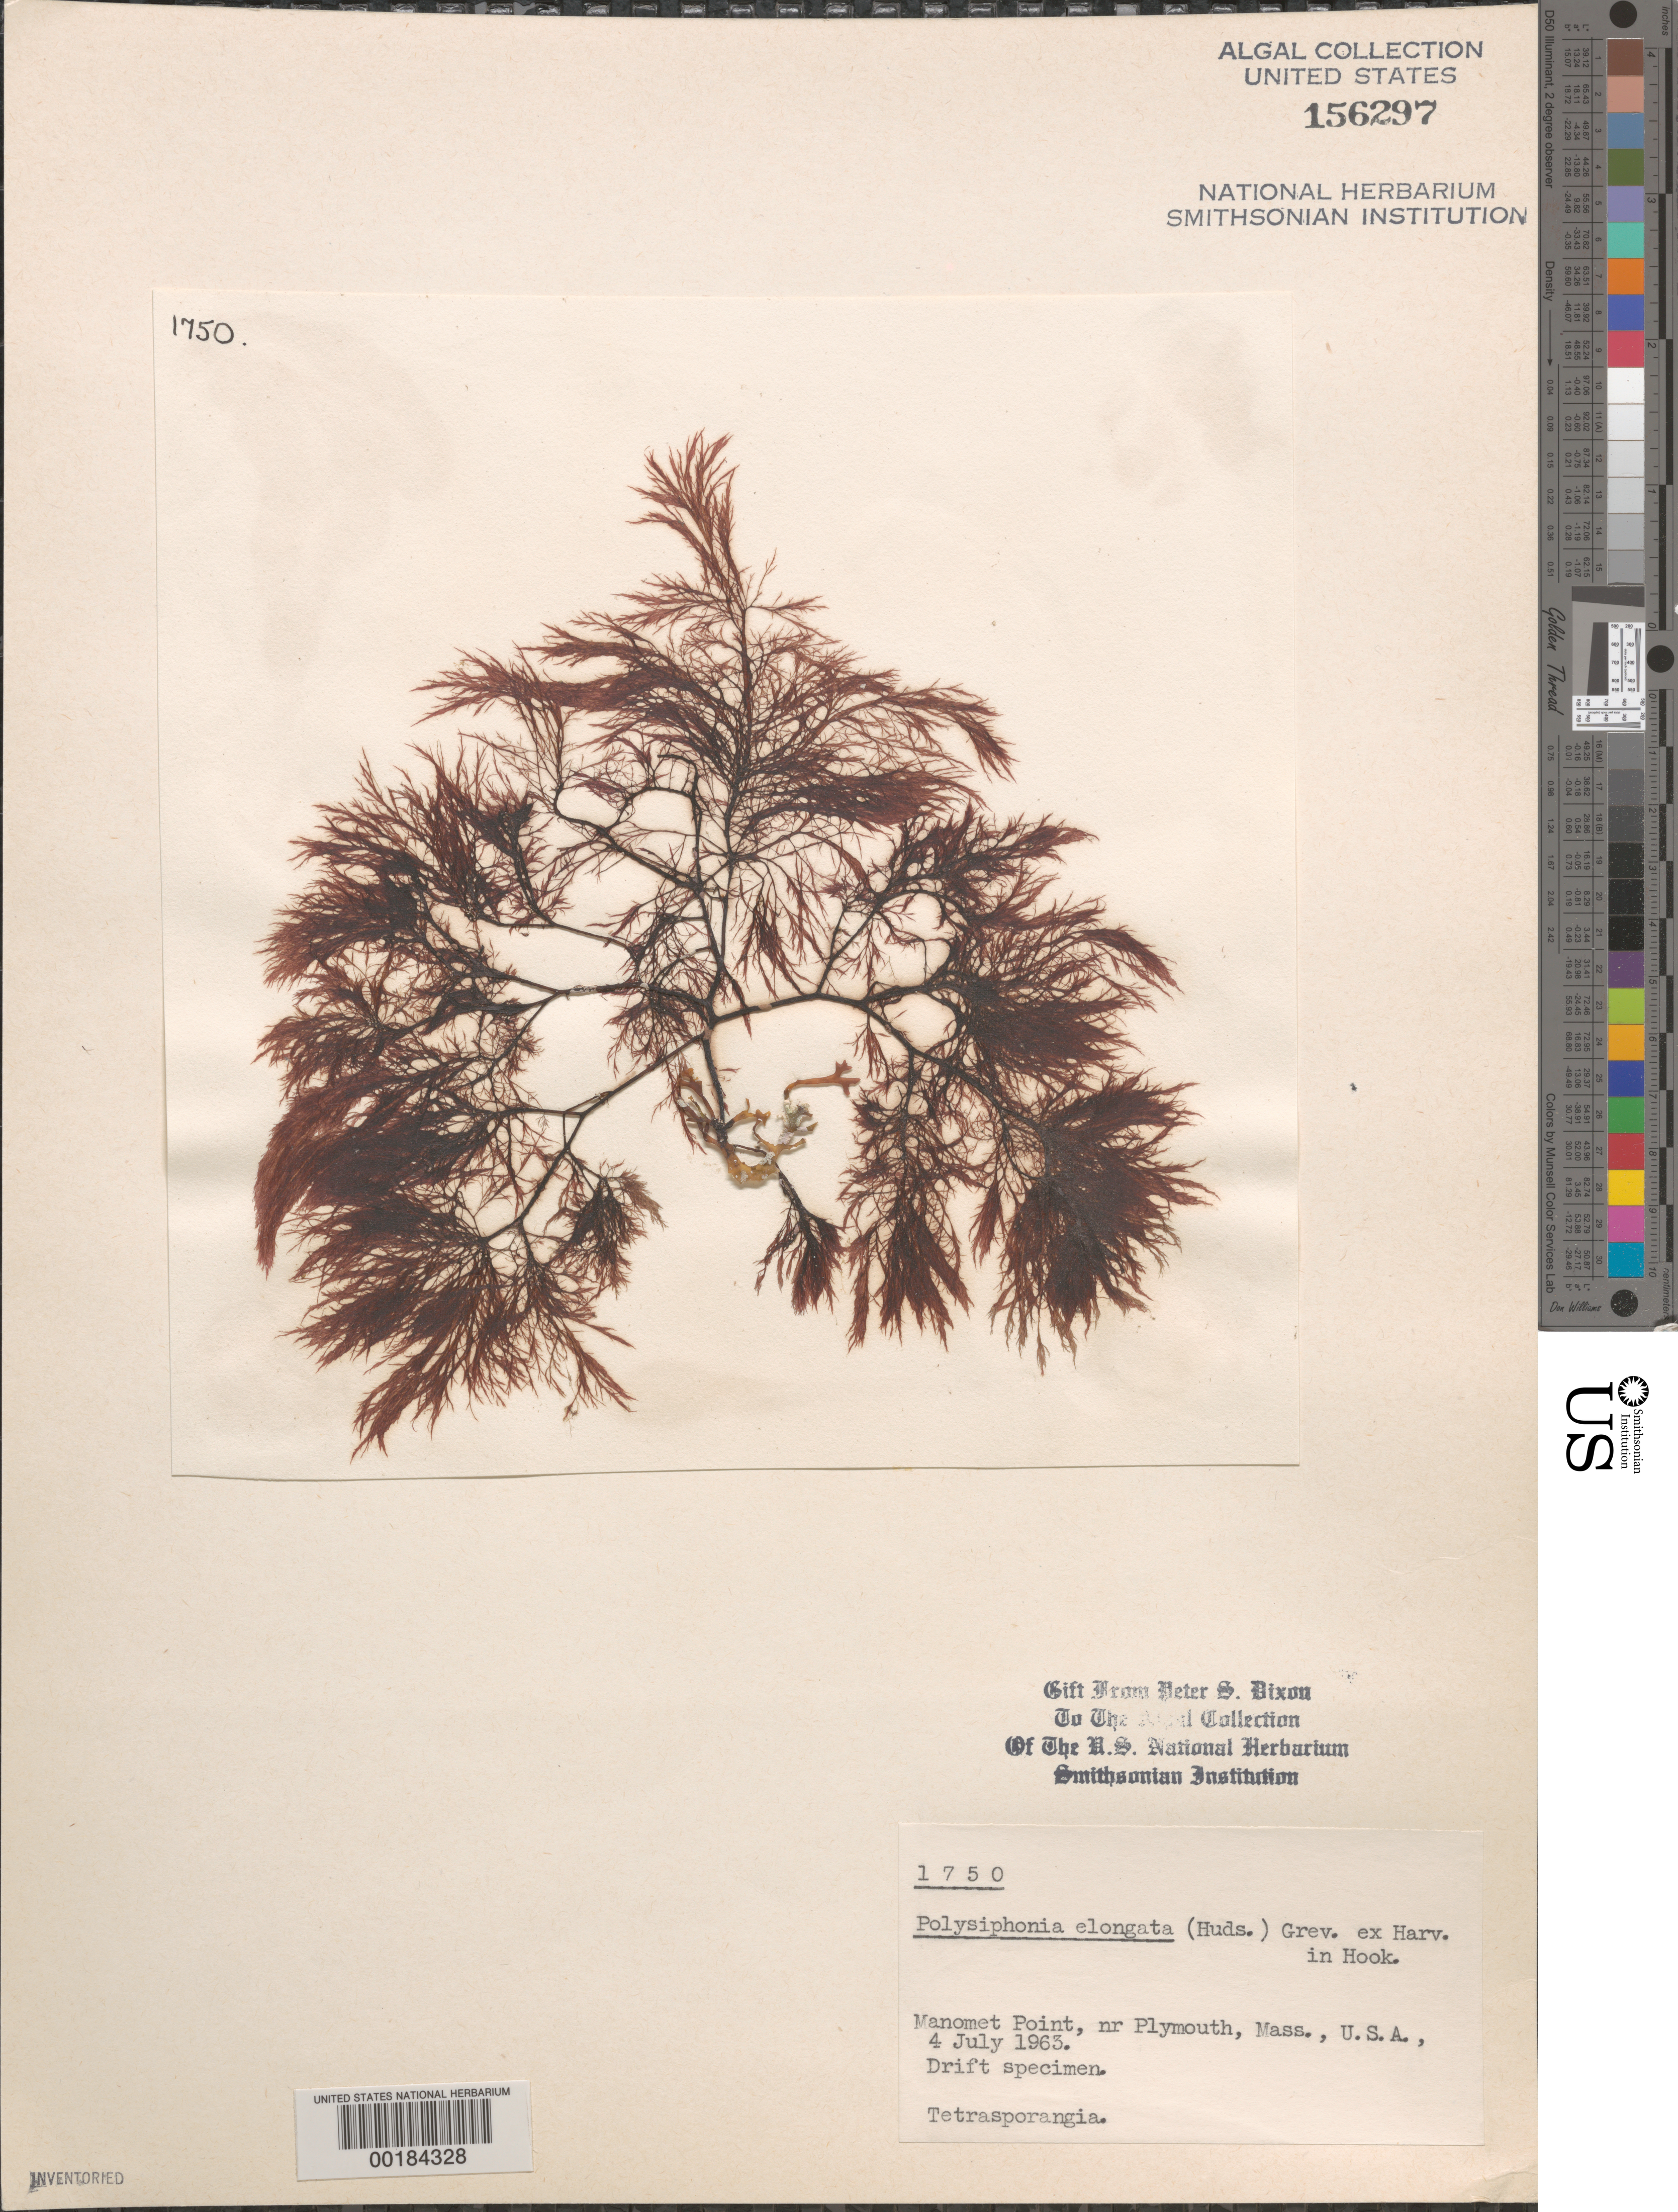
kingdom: Plantae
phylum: Rhodophyta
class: Florideophyceae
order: Ceramiales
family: Rhodomelaceae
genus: Carradoriella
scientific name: Carradoriella elongata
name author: (Hudson) Savoie & G.W. Saunders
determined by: Algae name updating Project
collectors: P. S. Dixon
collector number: PSD 1750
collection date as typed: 04 Jul 1963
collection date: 1963-07-04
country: United States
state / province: Massachusetts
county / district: Plymouth County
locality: Manomet Point near Plymouth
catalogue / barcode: US 156297